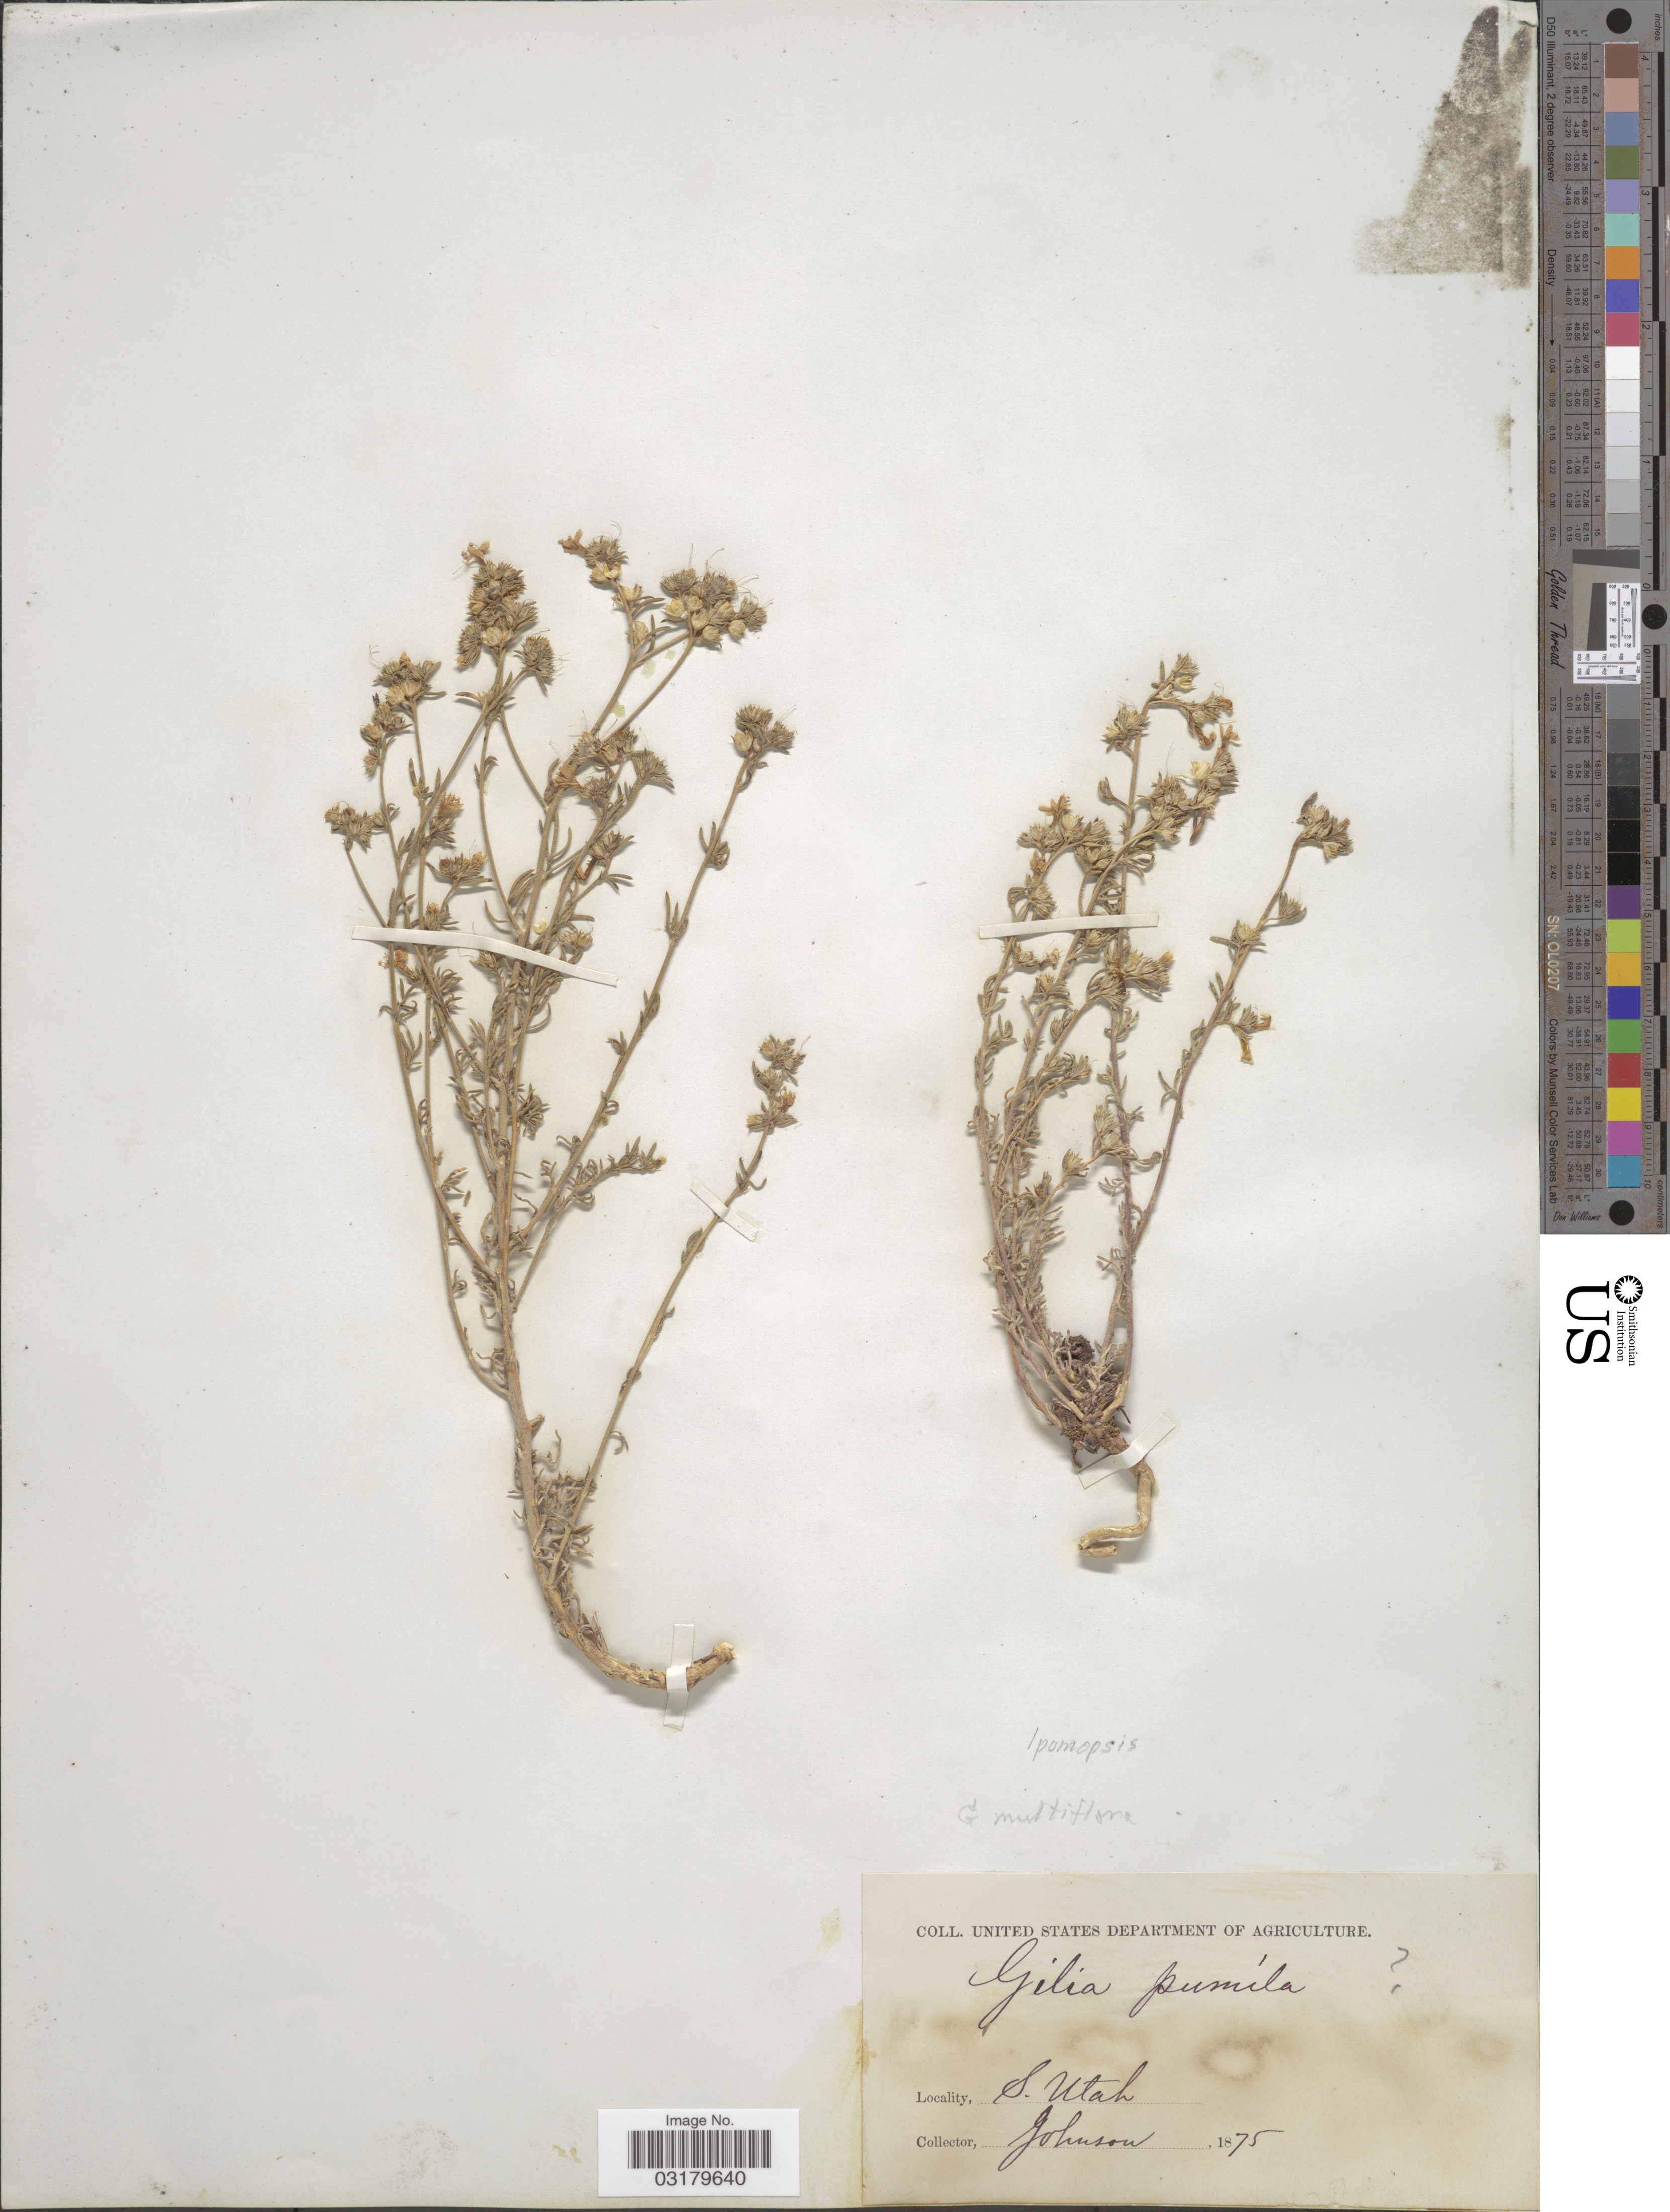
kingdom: Plantae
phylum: Tracheophyta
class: Magnoliopsida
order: Ericales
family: Polemoniaceae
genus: Ipomopsis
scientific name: Ipomopsis multiflora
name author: (Nutt.) V.E. Grant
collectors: -- Johnson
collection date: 1875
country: United States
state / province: Utah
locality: S. Utah.